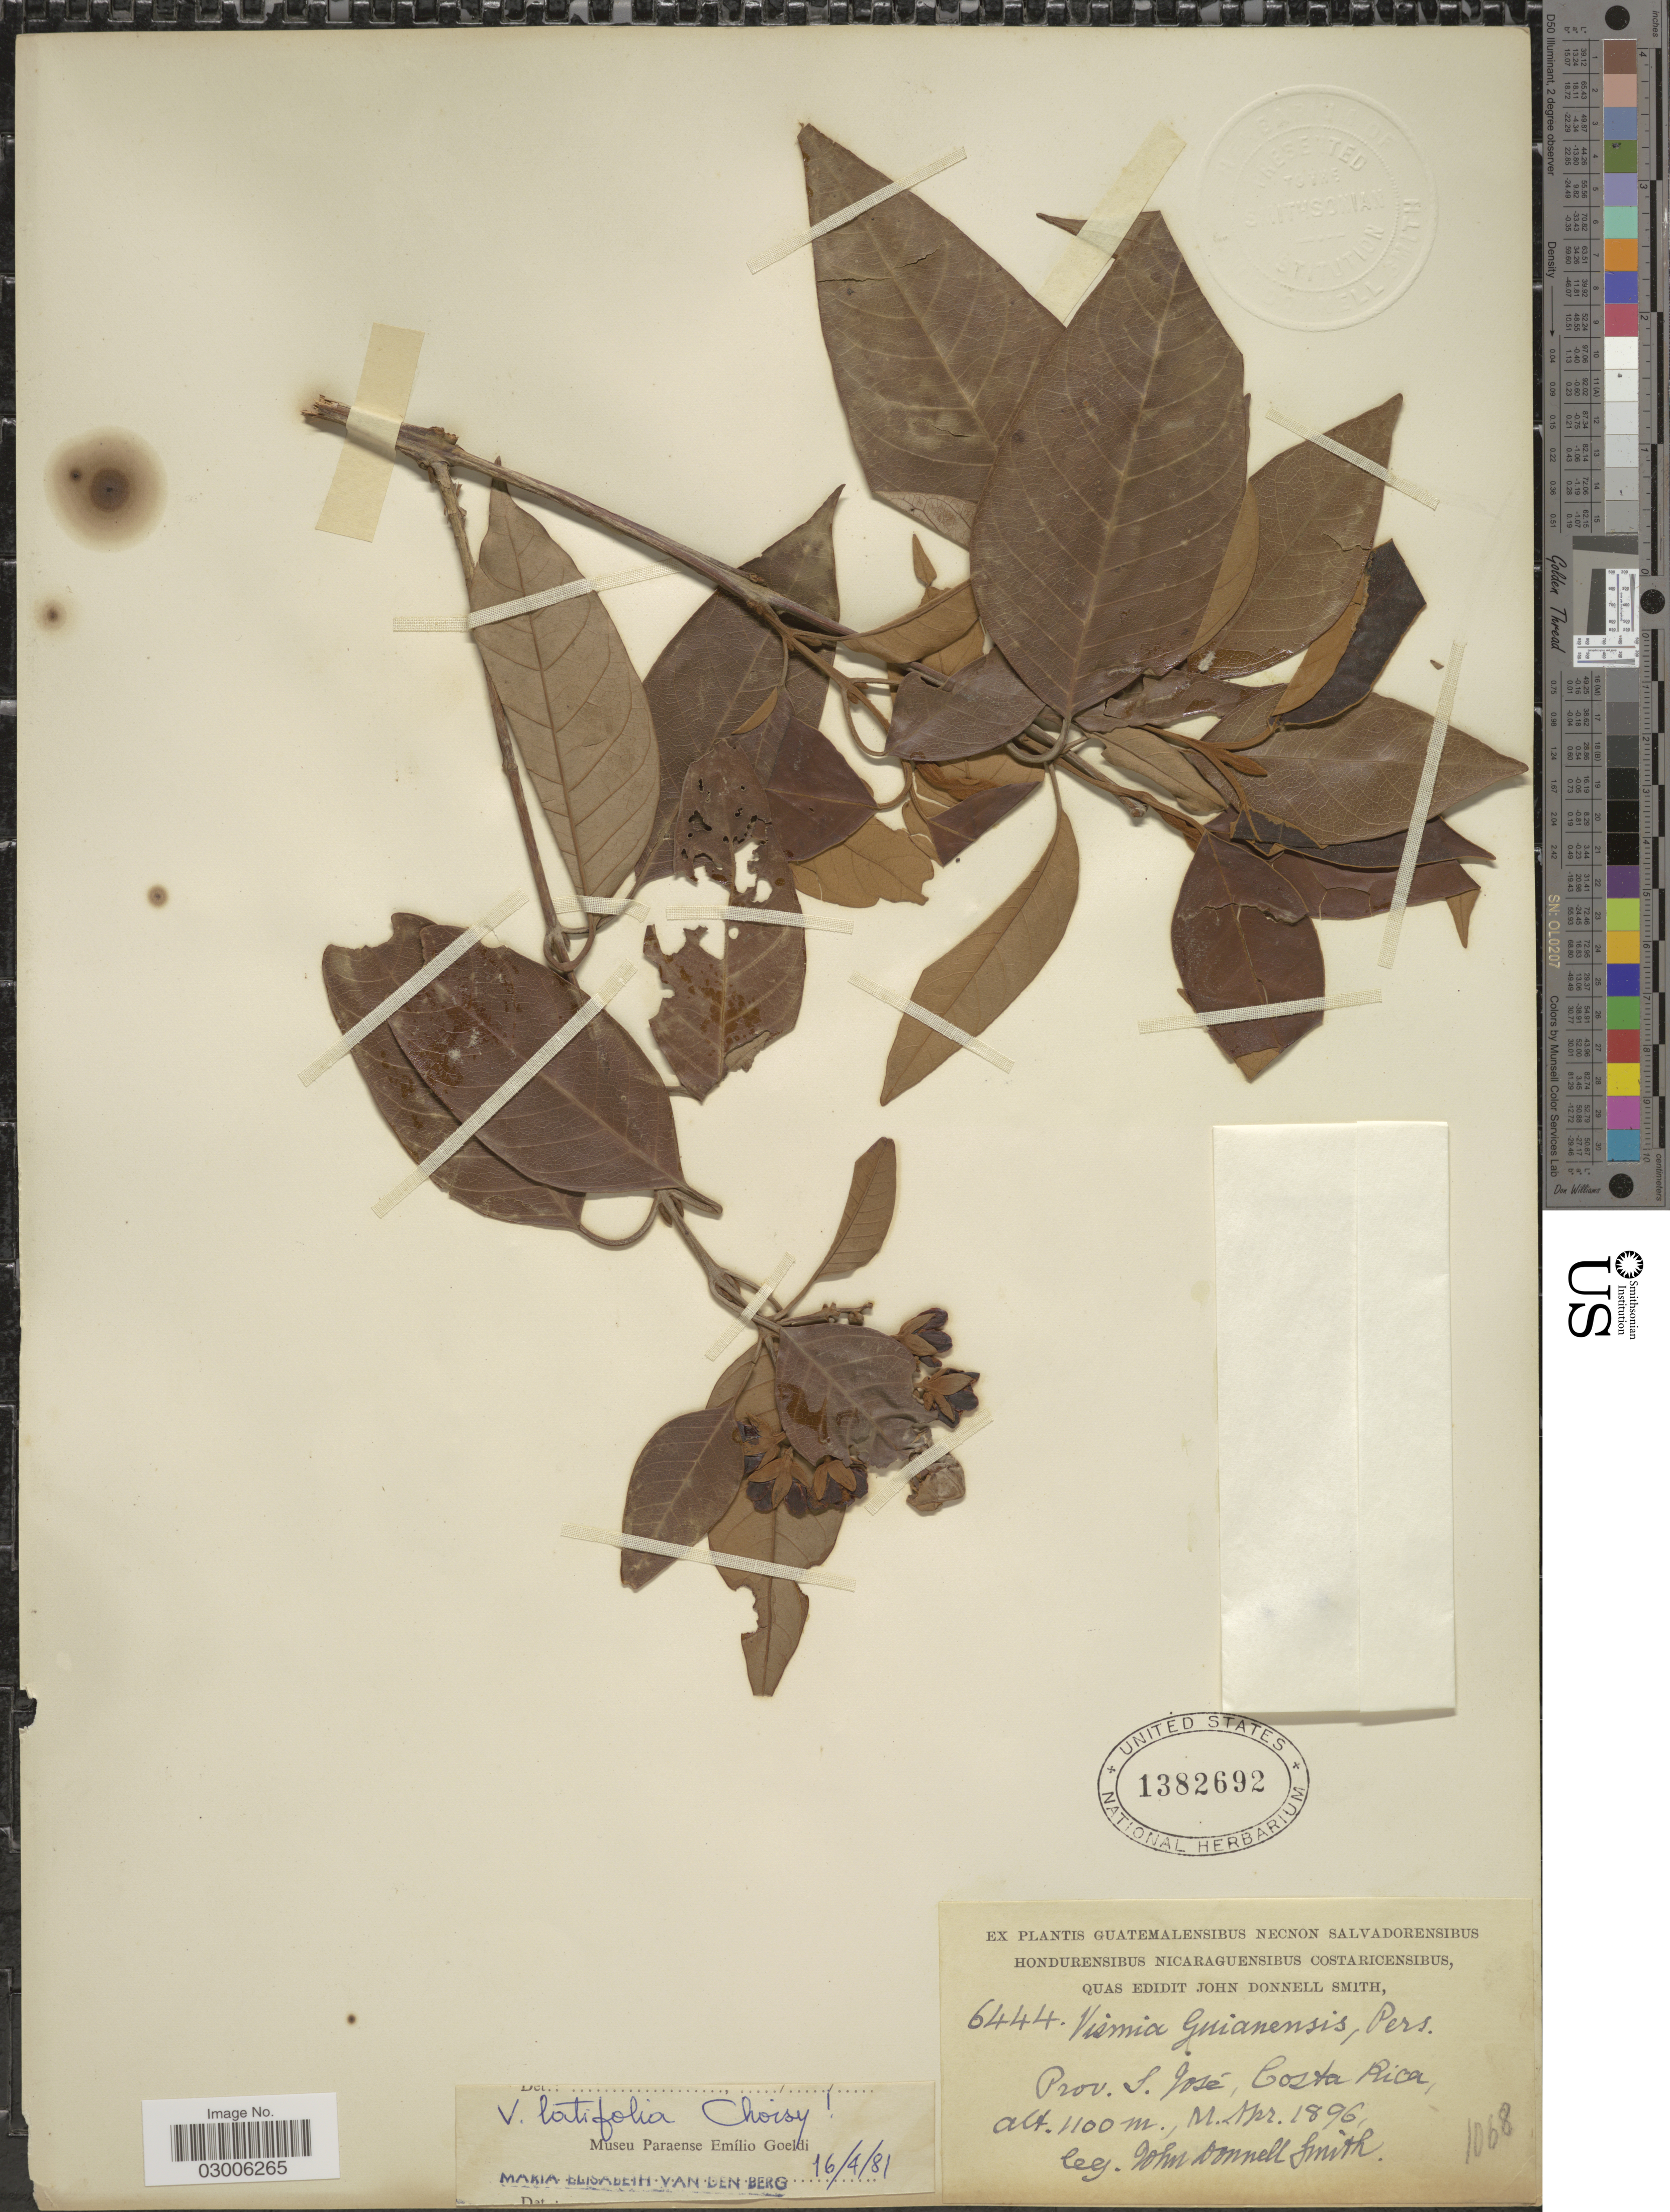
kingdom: Plantae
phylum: Tracheophyta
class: Magnoliopsida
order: Malpighiales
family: Hypericaceae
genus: Vismia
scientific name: Vismia latifolia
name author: (Aubl.) Choisy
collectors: J. Donnell Smith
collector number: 6444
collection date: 1896-04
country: Costa Rica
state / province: San José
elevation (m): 1100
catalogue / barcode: US 1382692